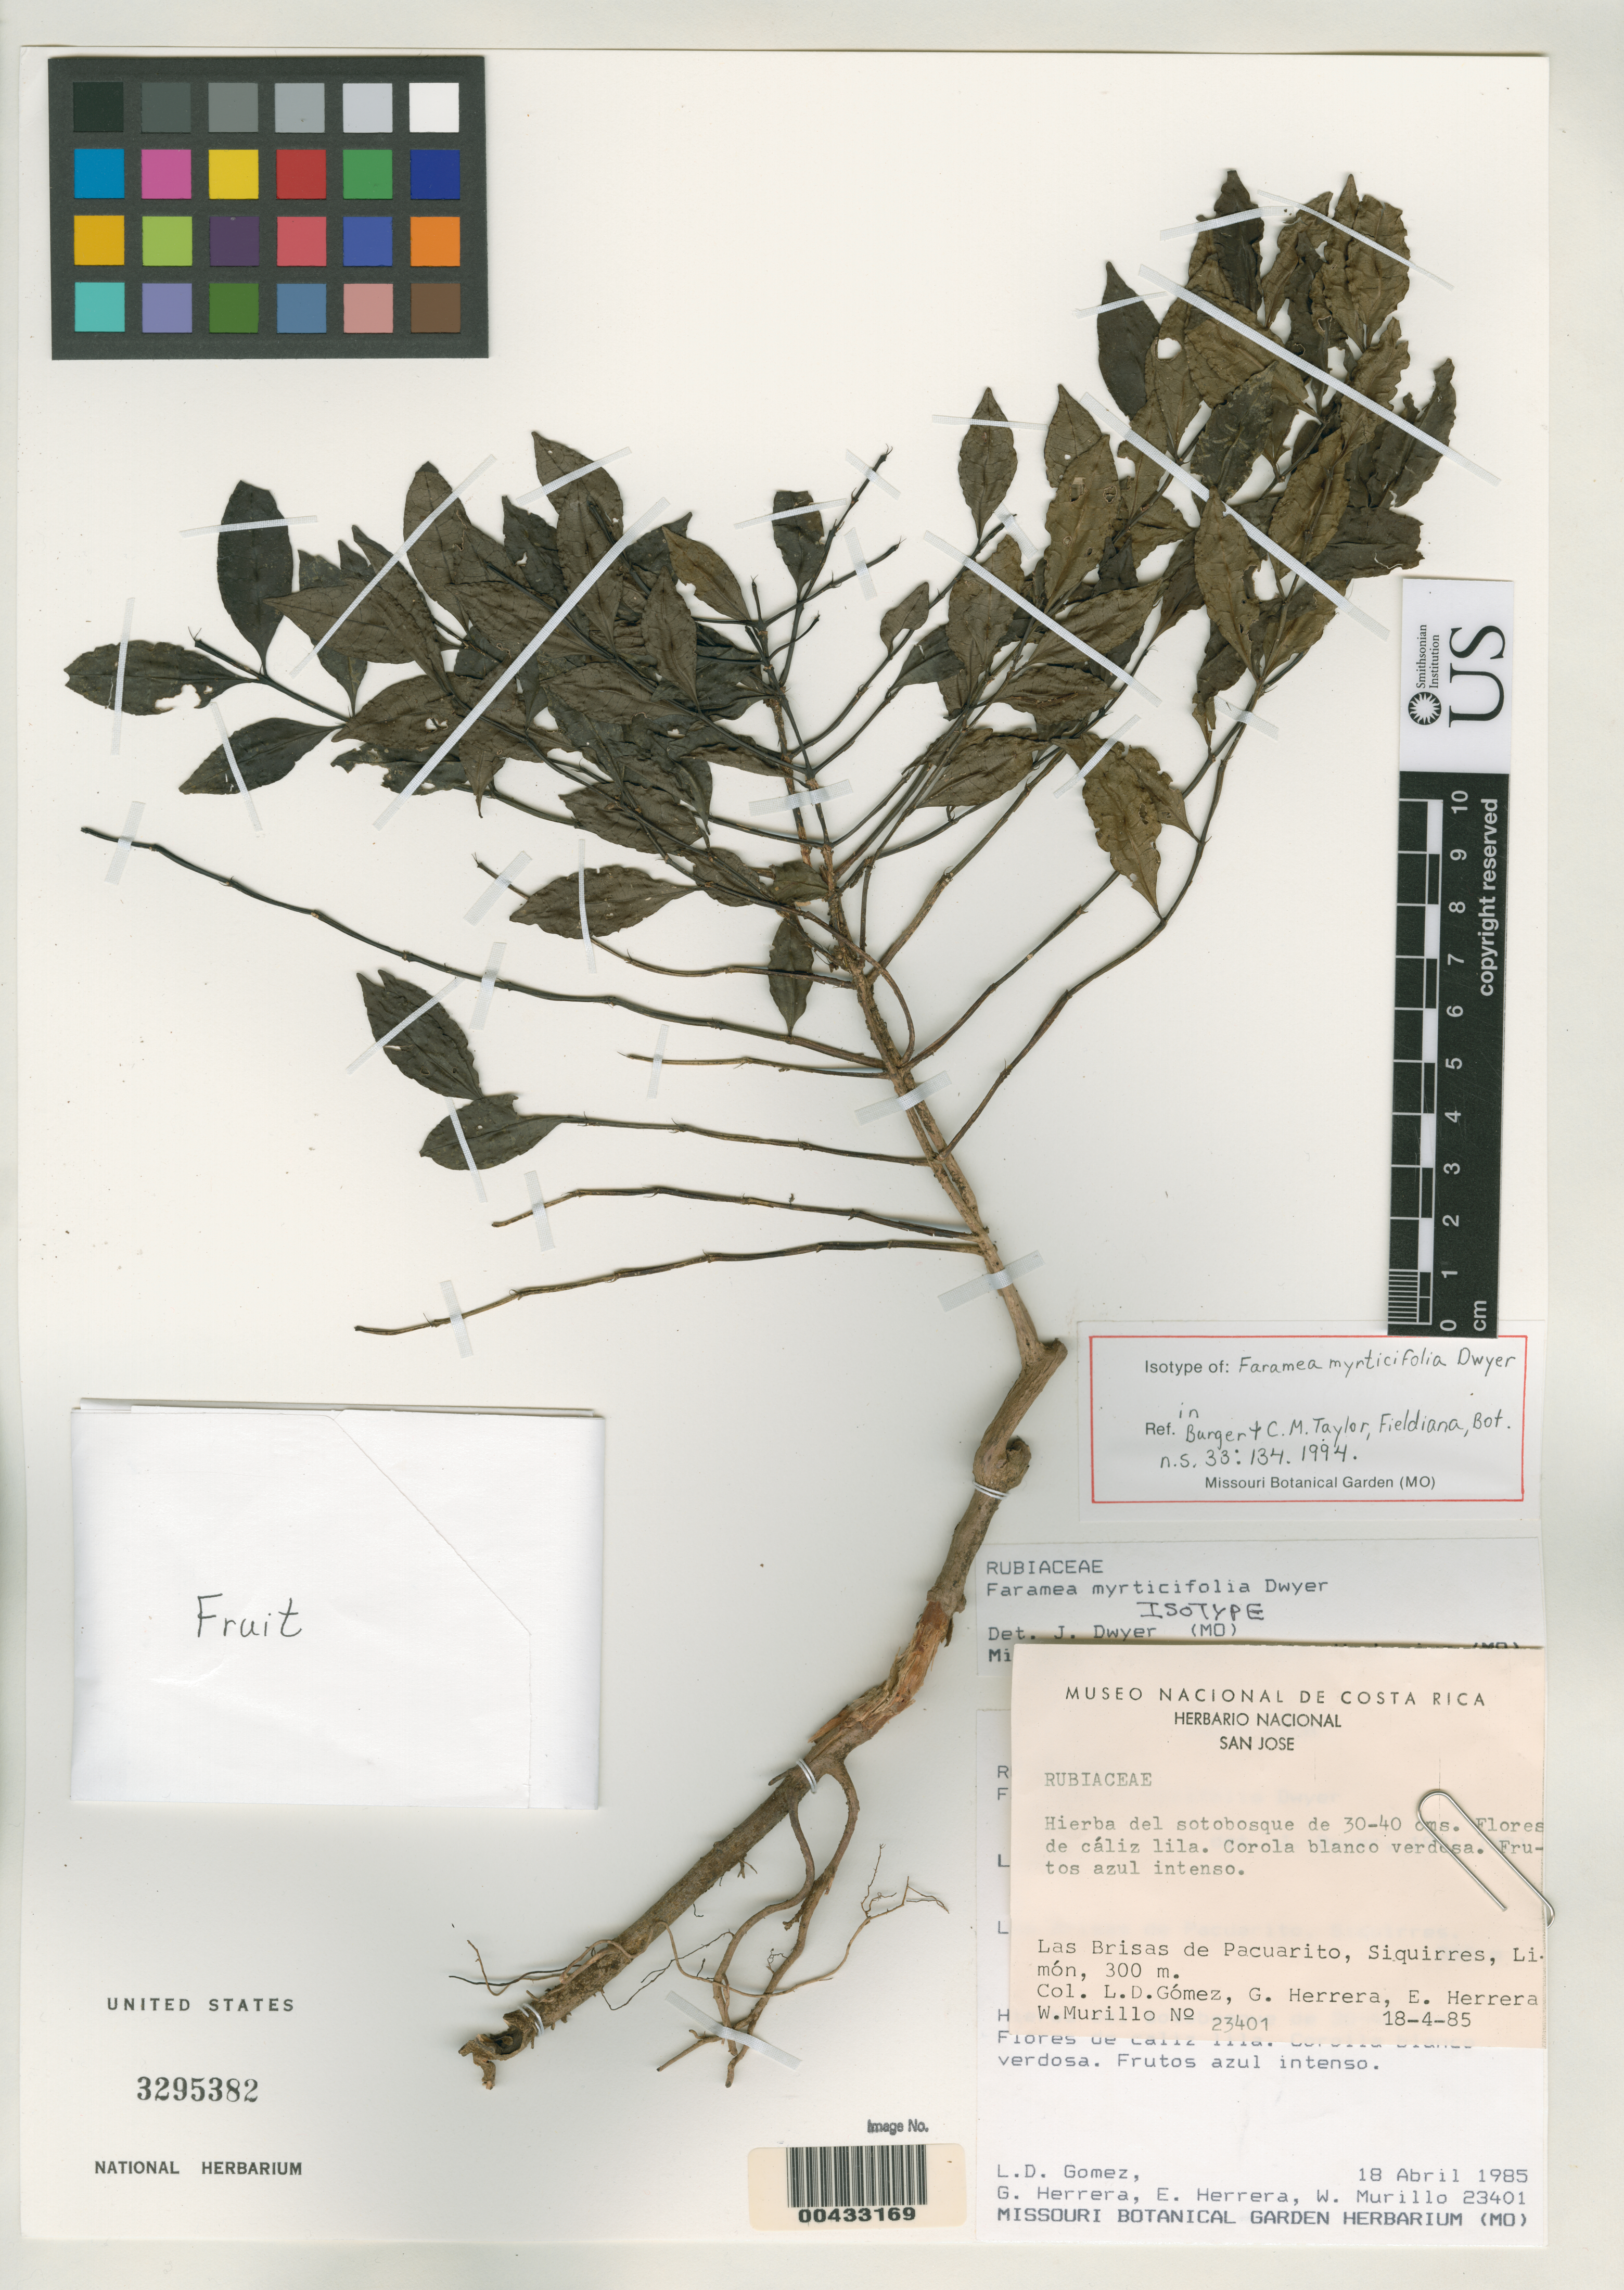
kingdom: Plantae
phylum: Tracheophyta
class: Magnoliopsida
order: Gentianales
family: Rubiaceae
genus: Faramea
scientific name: Faramea myrticifolia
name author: Dwyer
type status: Isotype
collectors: L. D. Gómez, G. Herrera Ch. & W. Murillo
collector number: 23401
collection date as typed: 18 Apr 1985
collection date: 1985-04-18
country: Costa Rica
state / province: Limón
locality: Las Brisas de Pacuarito, Siquirres.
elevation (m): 300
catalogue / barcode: US 3295382